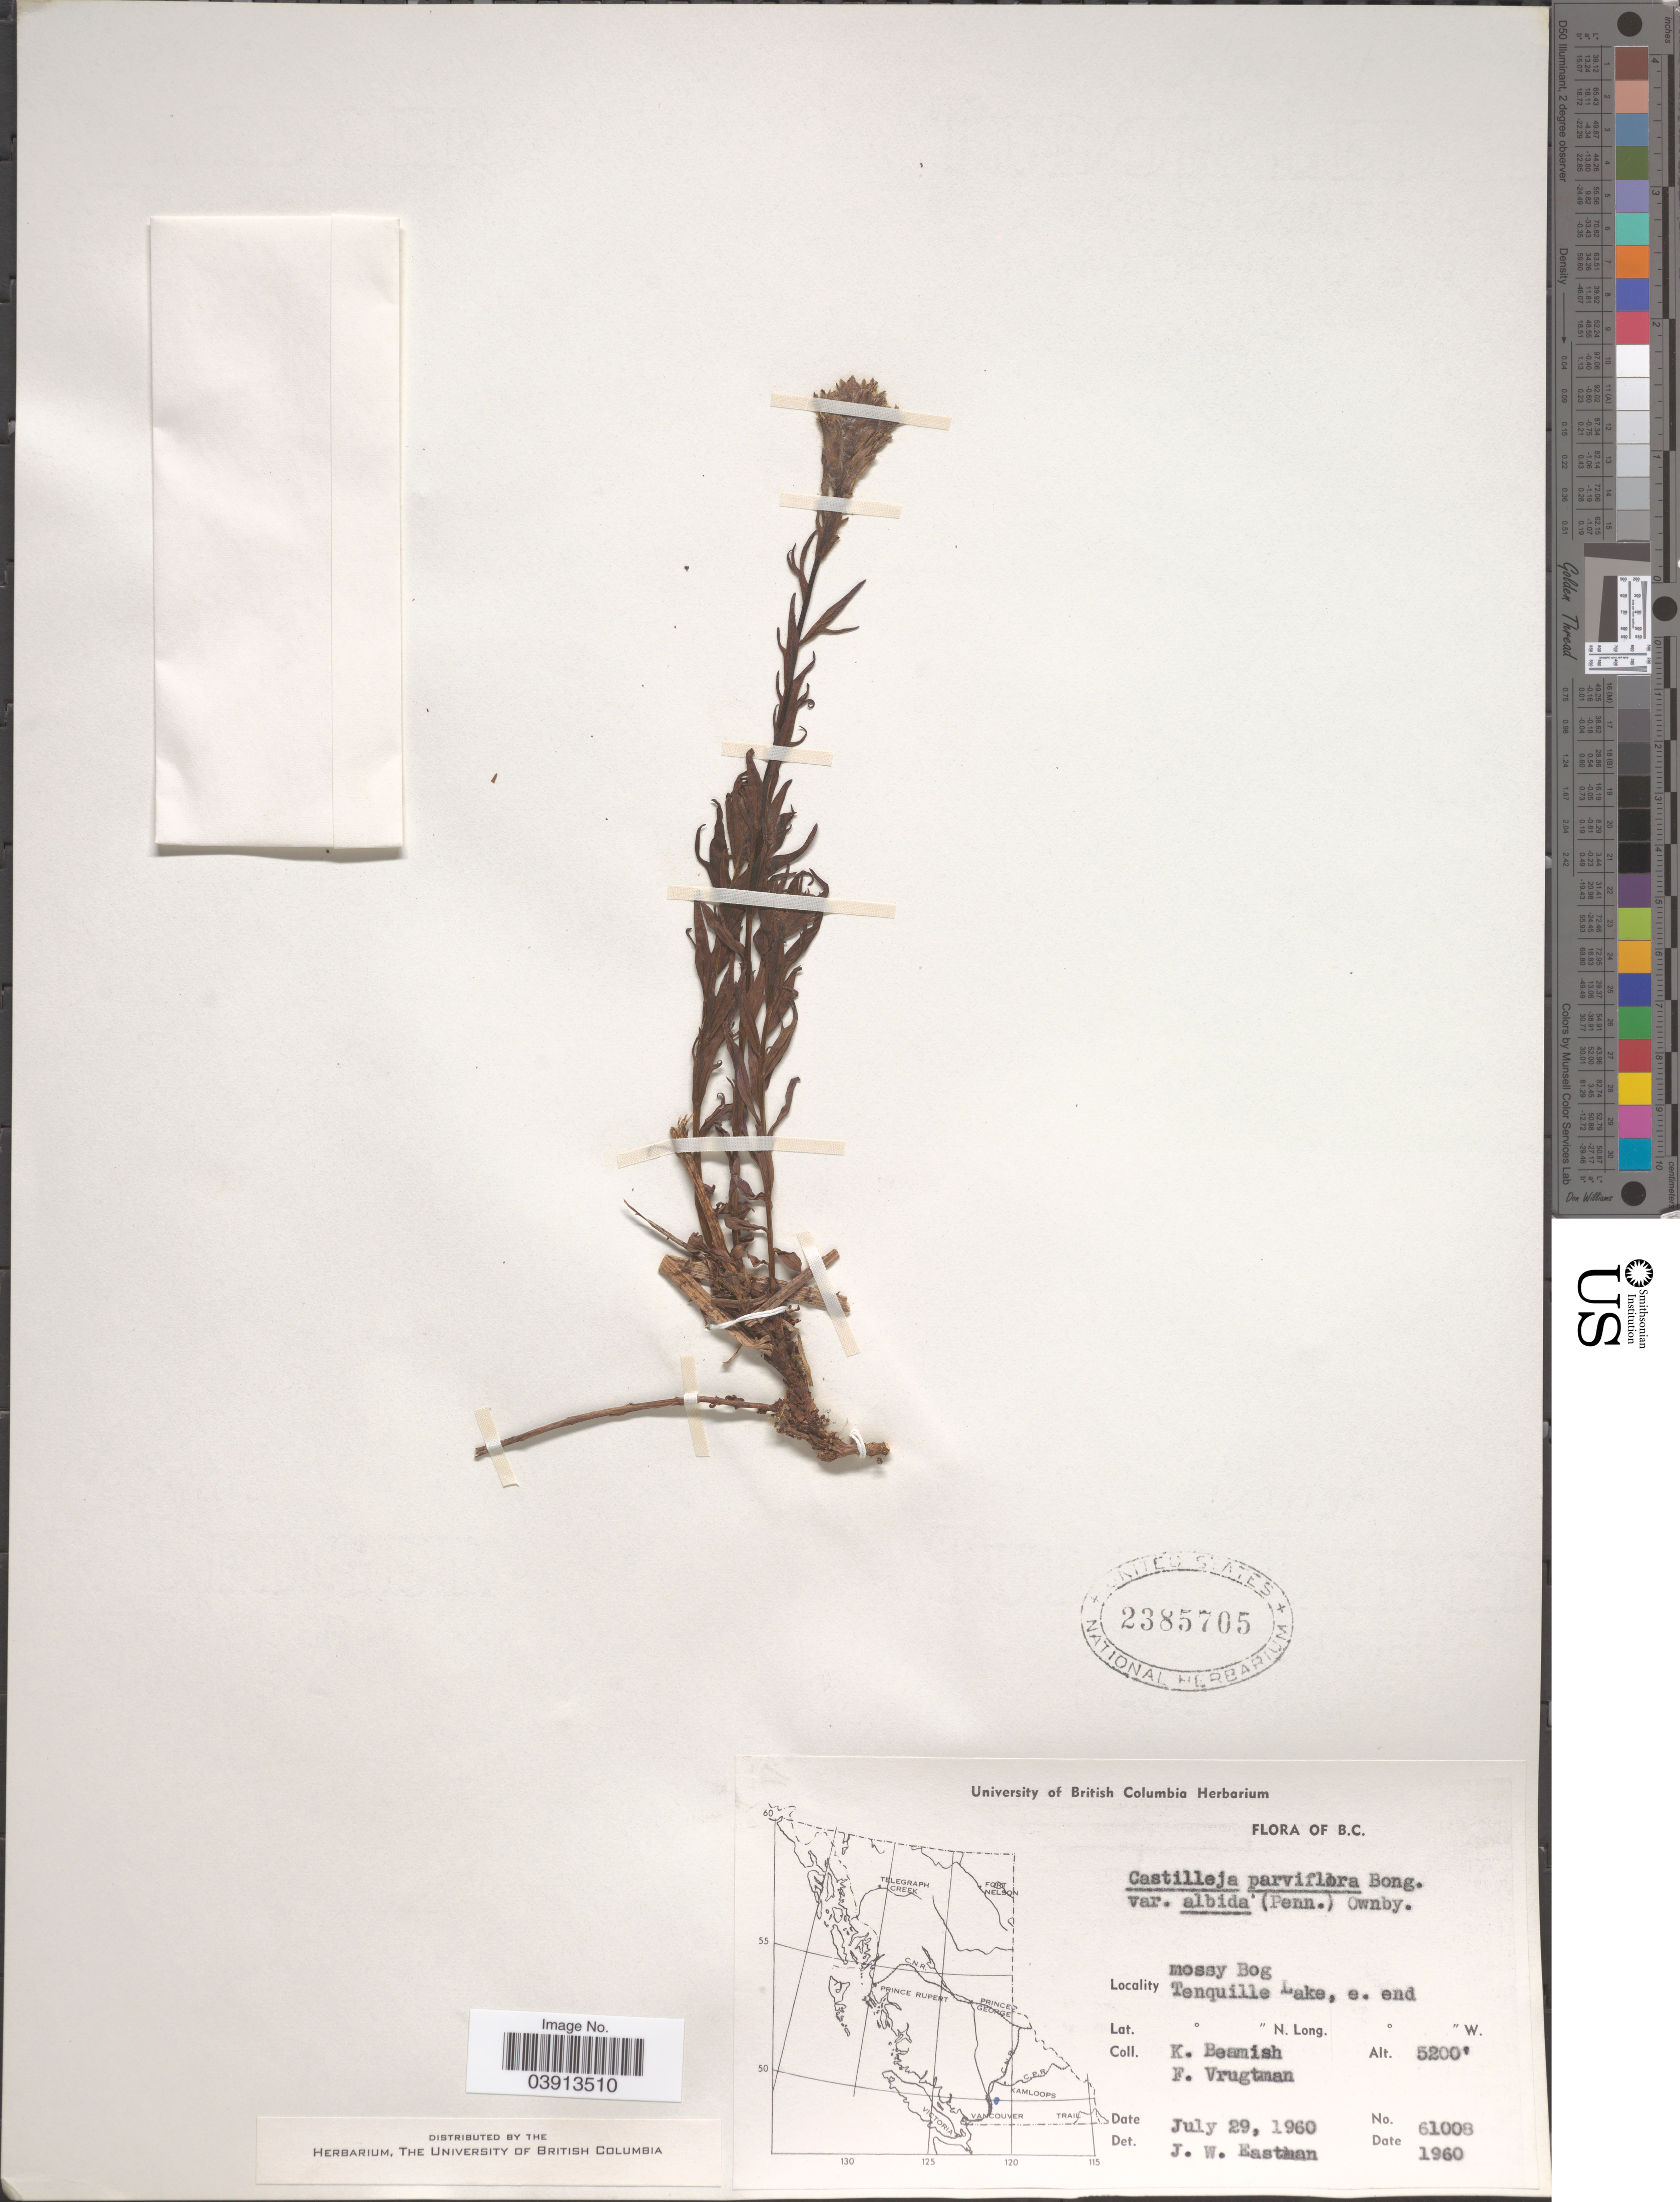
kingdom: Plantae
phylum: Tracheophyta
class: Magnoliopsida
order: Lamiales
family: Orobanchaceae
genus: Castilleja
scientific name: Castilleja parviflora var. albida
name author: (Pennell) Ownbey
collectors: K. Beamish & F. Vrugtman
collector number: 61008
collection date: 1960-07-29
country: Canada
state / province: British Columbia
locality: Tenquille Lake, e. end.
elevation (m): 1585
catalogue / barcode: US 2385705